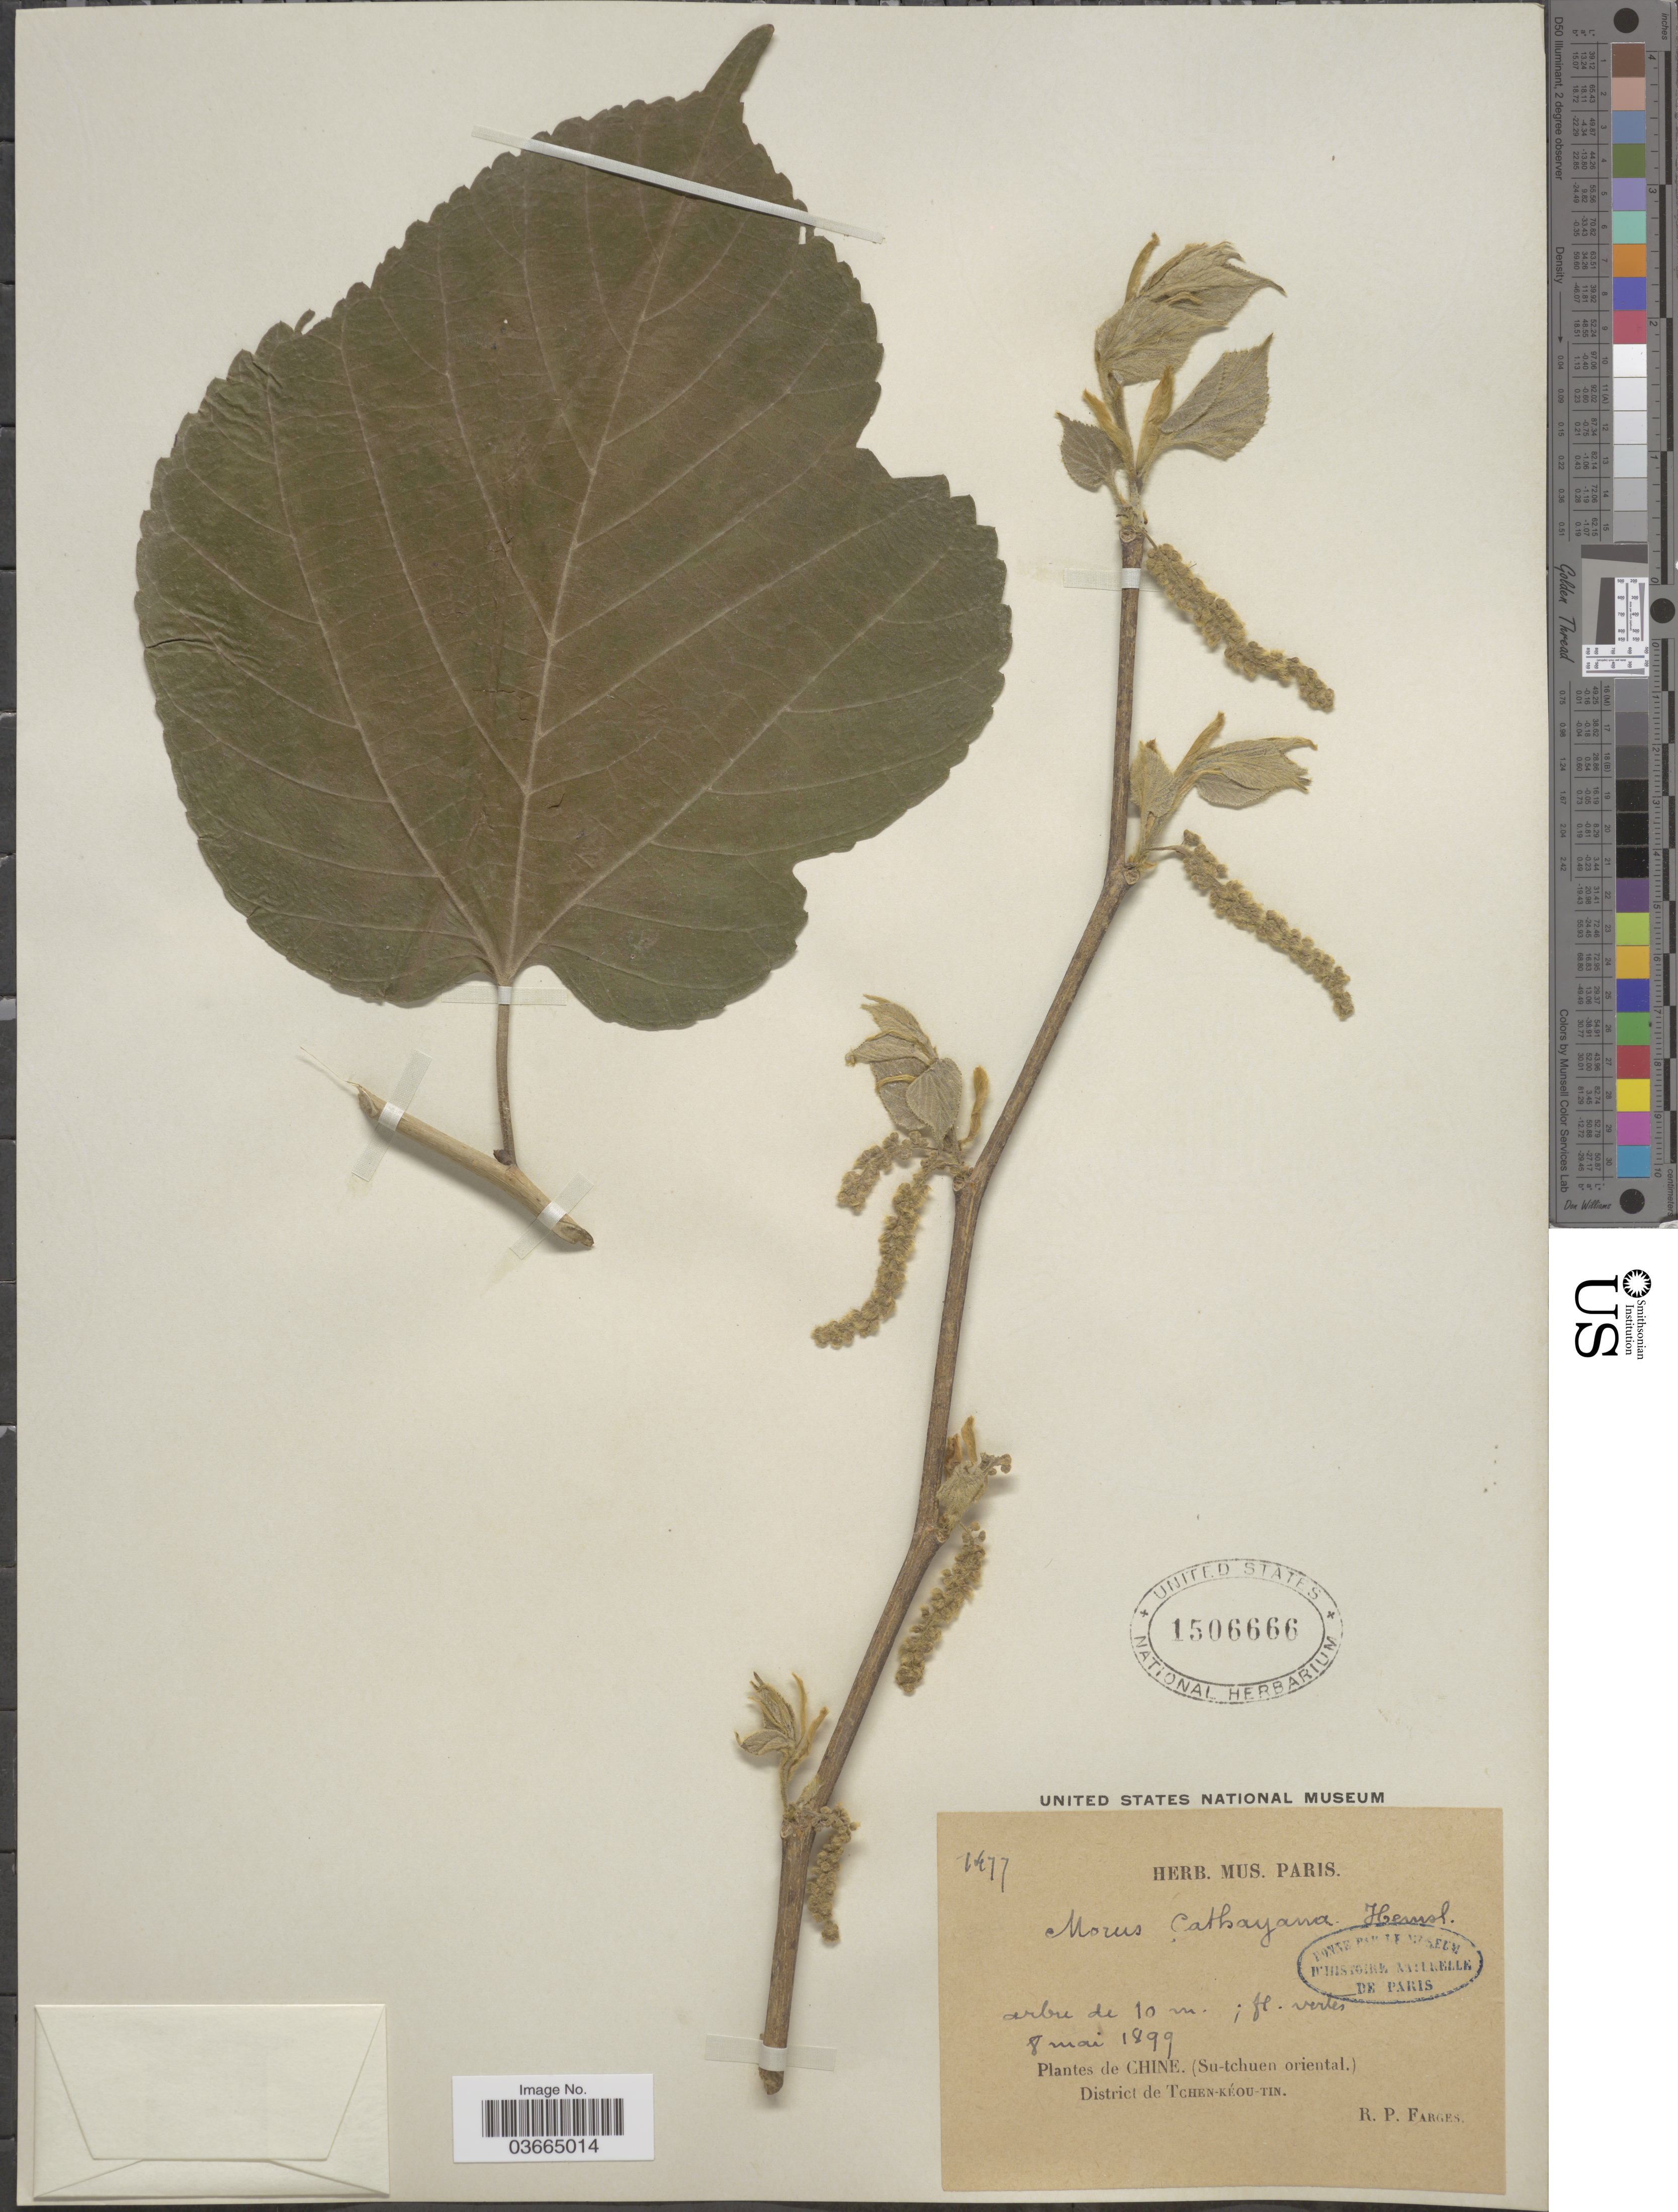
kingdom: Plantae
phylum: Tracheophyta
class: Magnoliopsida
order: Rosales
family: Moraceae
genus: Morus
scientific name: Morus cathayana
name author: Hemsl.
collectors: R. Farges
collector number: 1477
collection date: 1899-05-08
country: China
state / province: Sichuan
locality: (Su-tchuen oriental). District de Tchen-kéou-tin.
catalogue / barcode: US 1506666